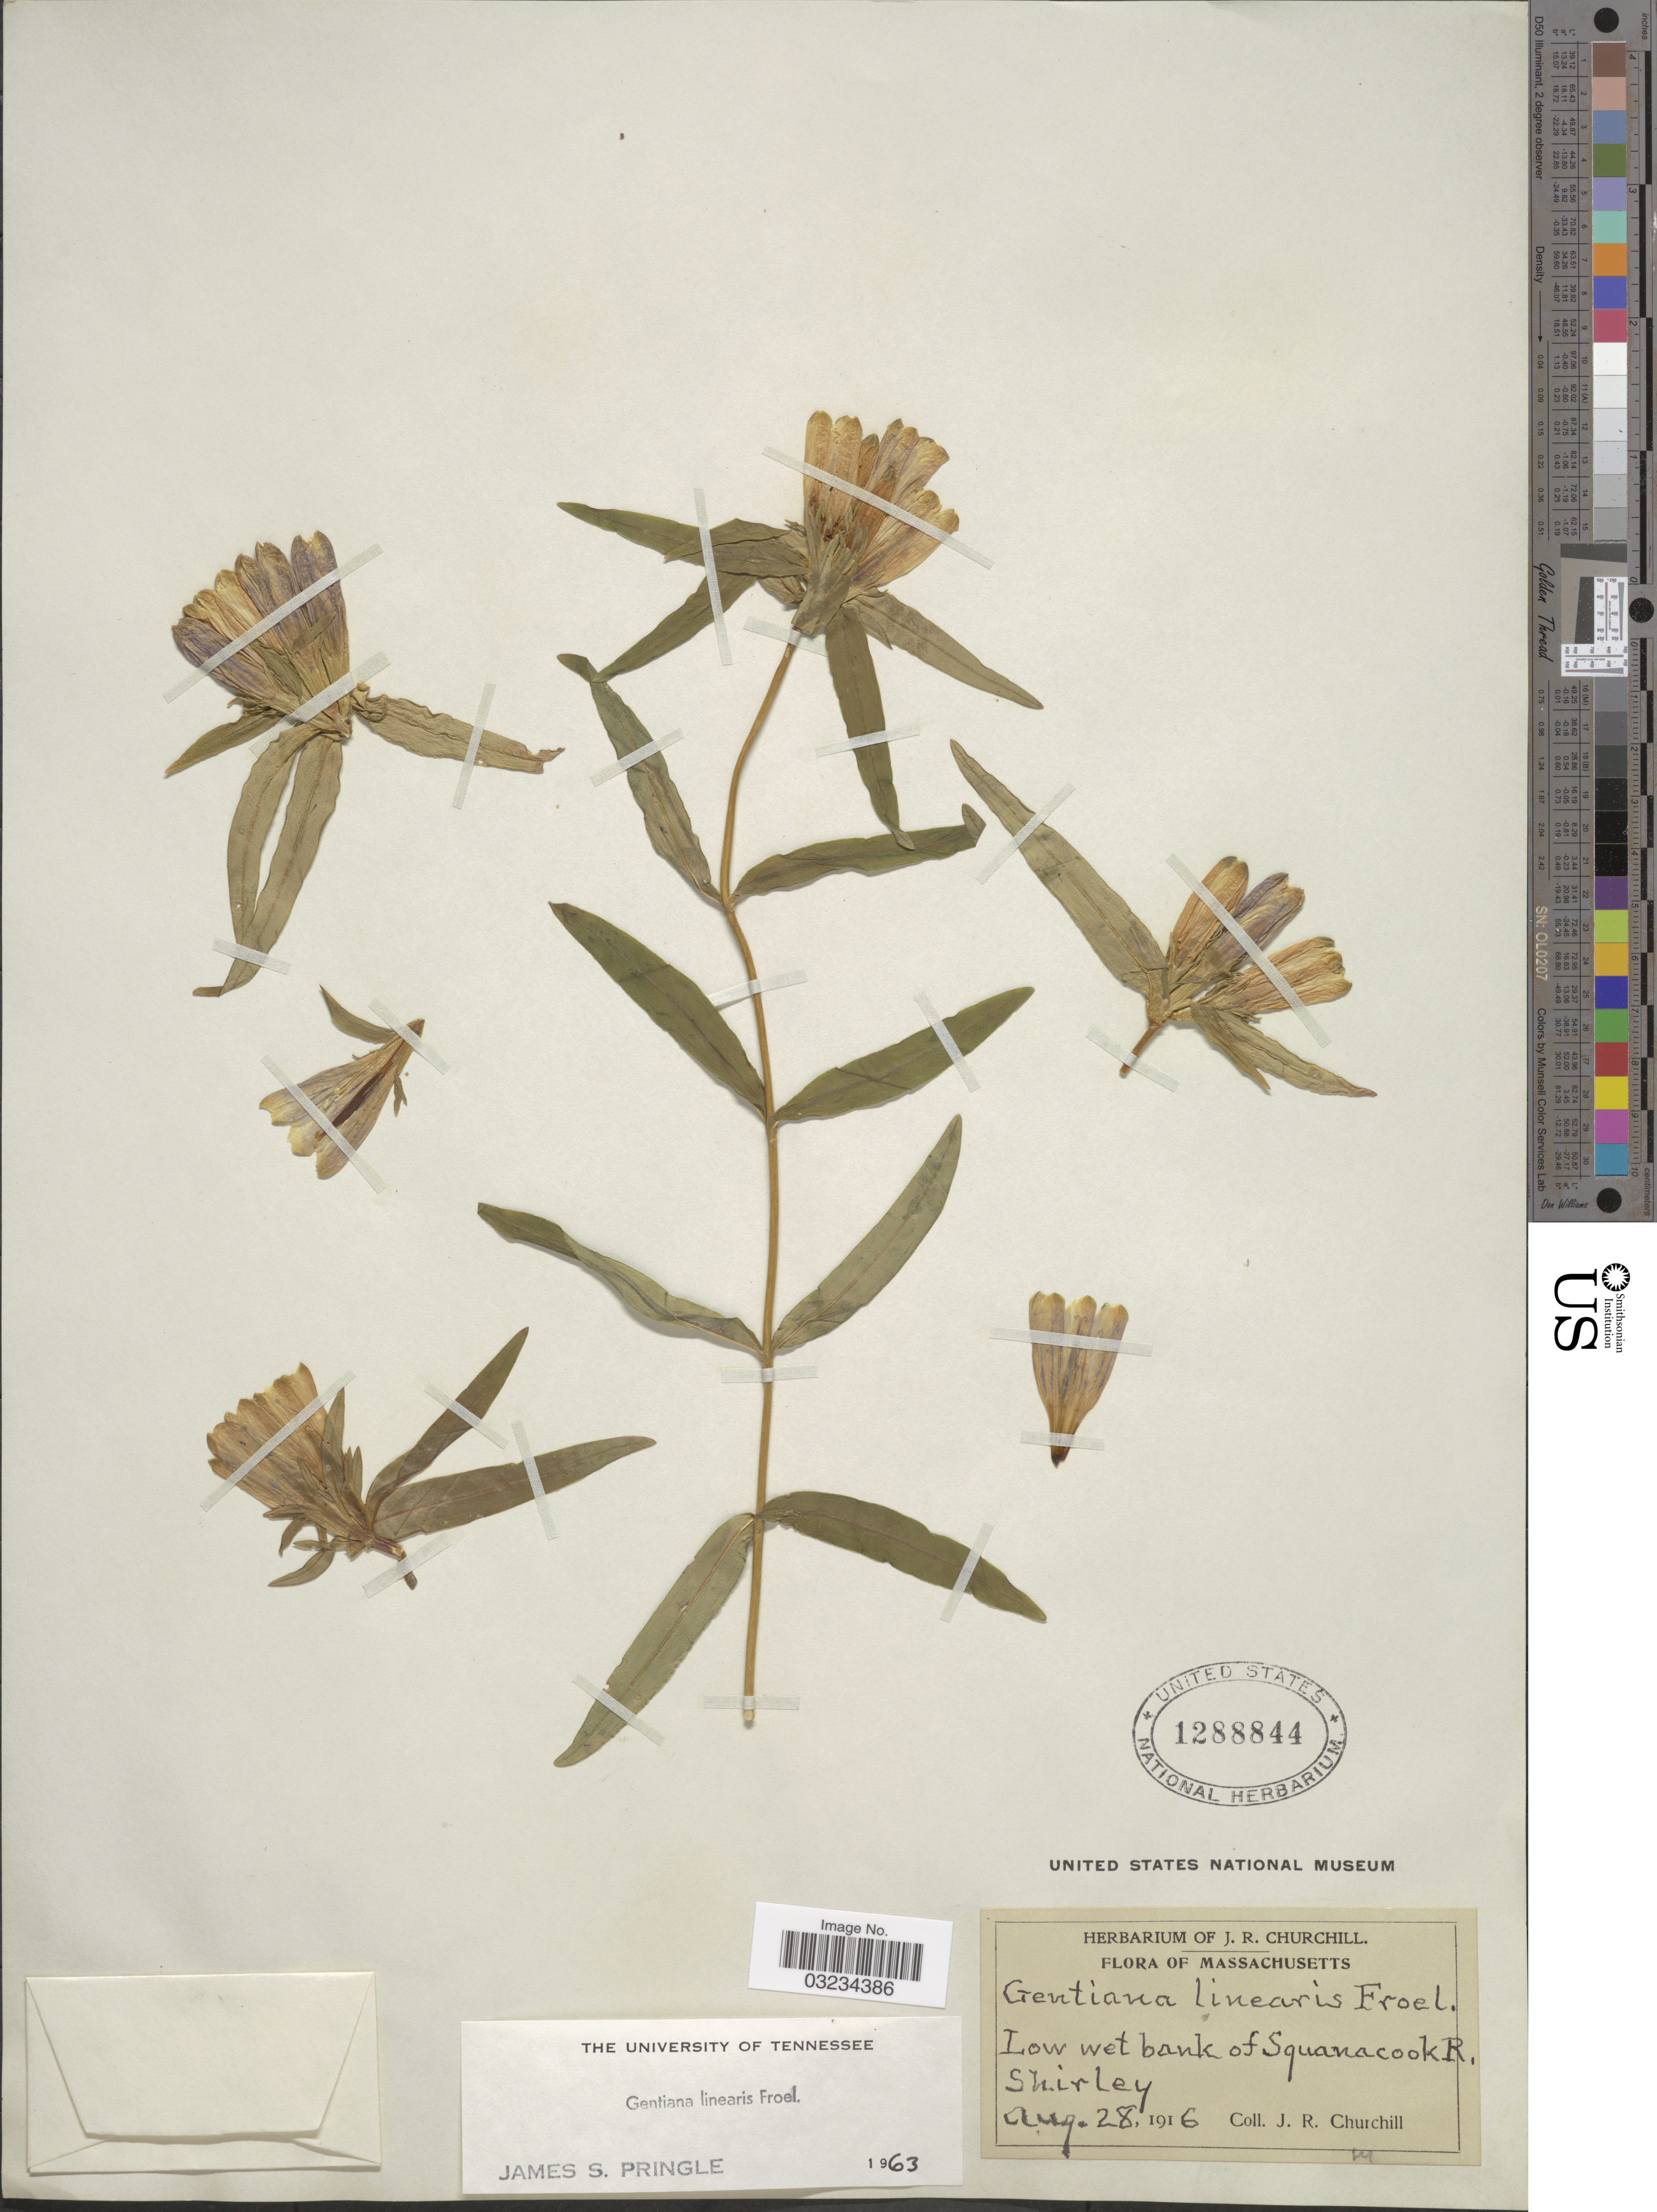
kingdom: Plantae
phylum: Tracheophyta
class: Magnoliopsida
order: Gentianales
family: Gentianaceae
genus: Gentiana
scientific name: Gentiana linearis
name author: Froel.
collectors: J. Churchill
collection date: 1916-08-28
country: United States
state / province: Massachusetts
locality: Low wet bank of Squanacook R. Shirley.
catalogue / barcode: US 1288844